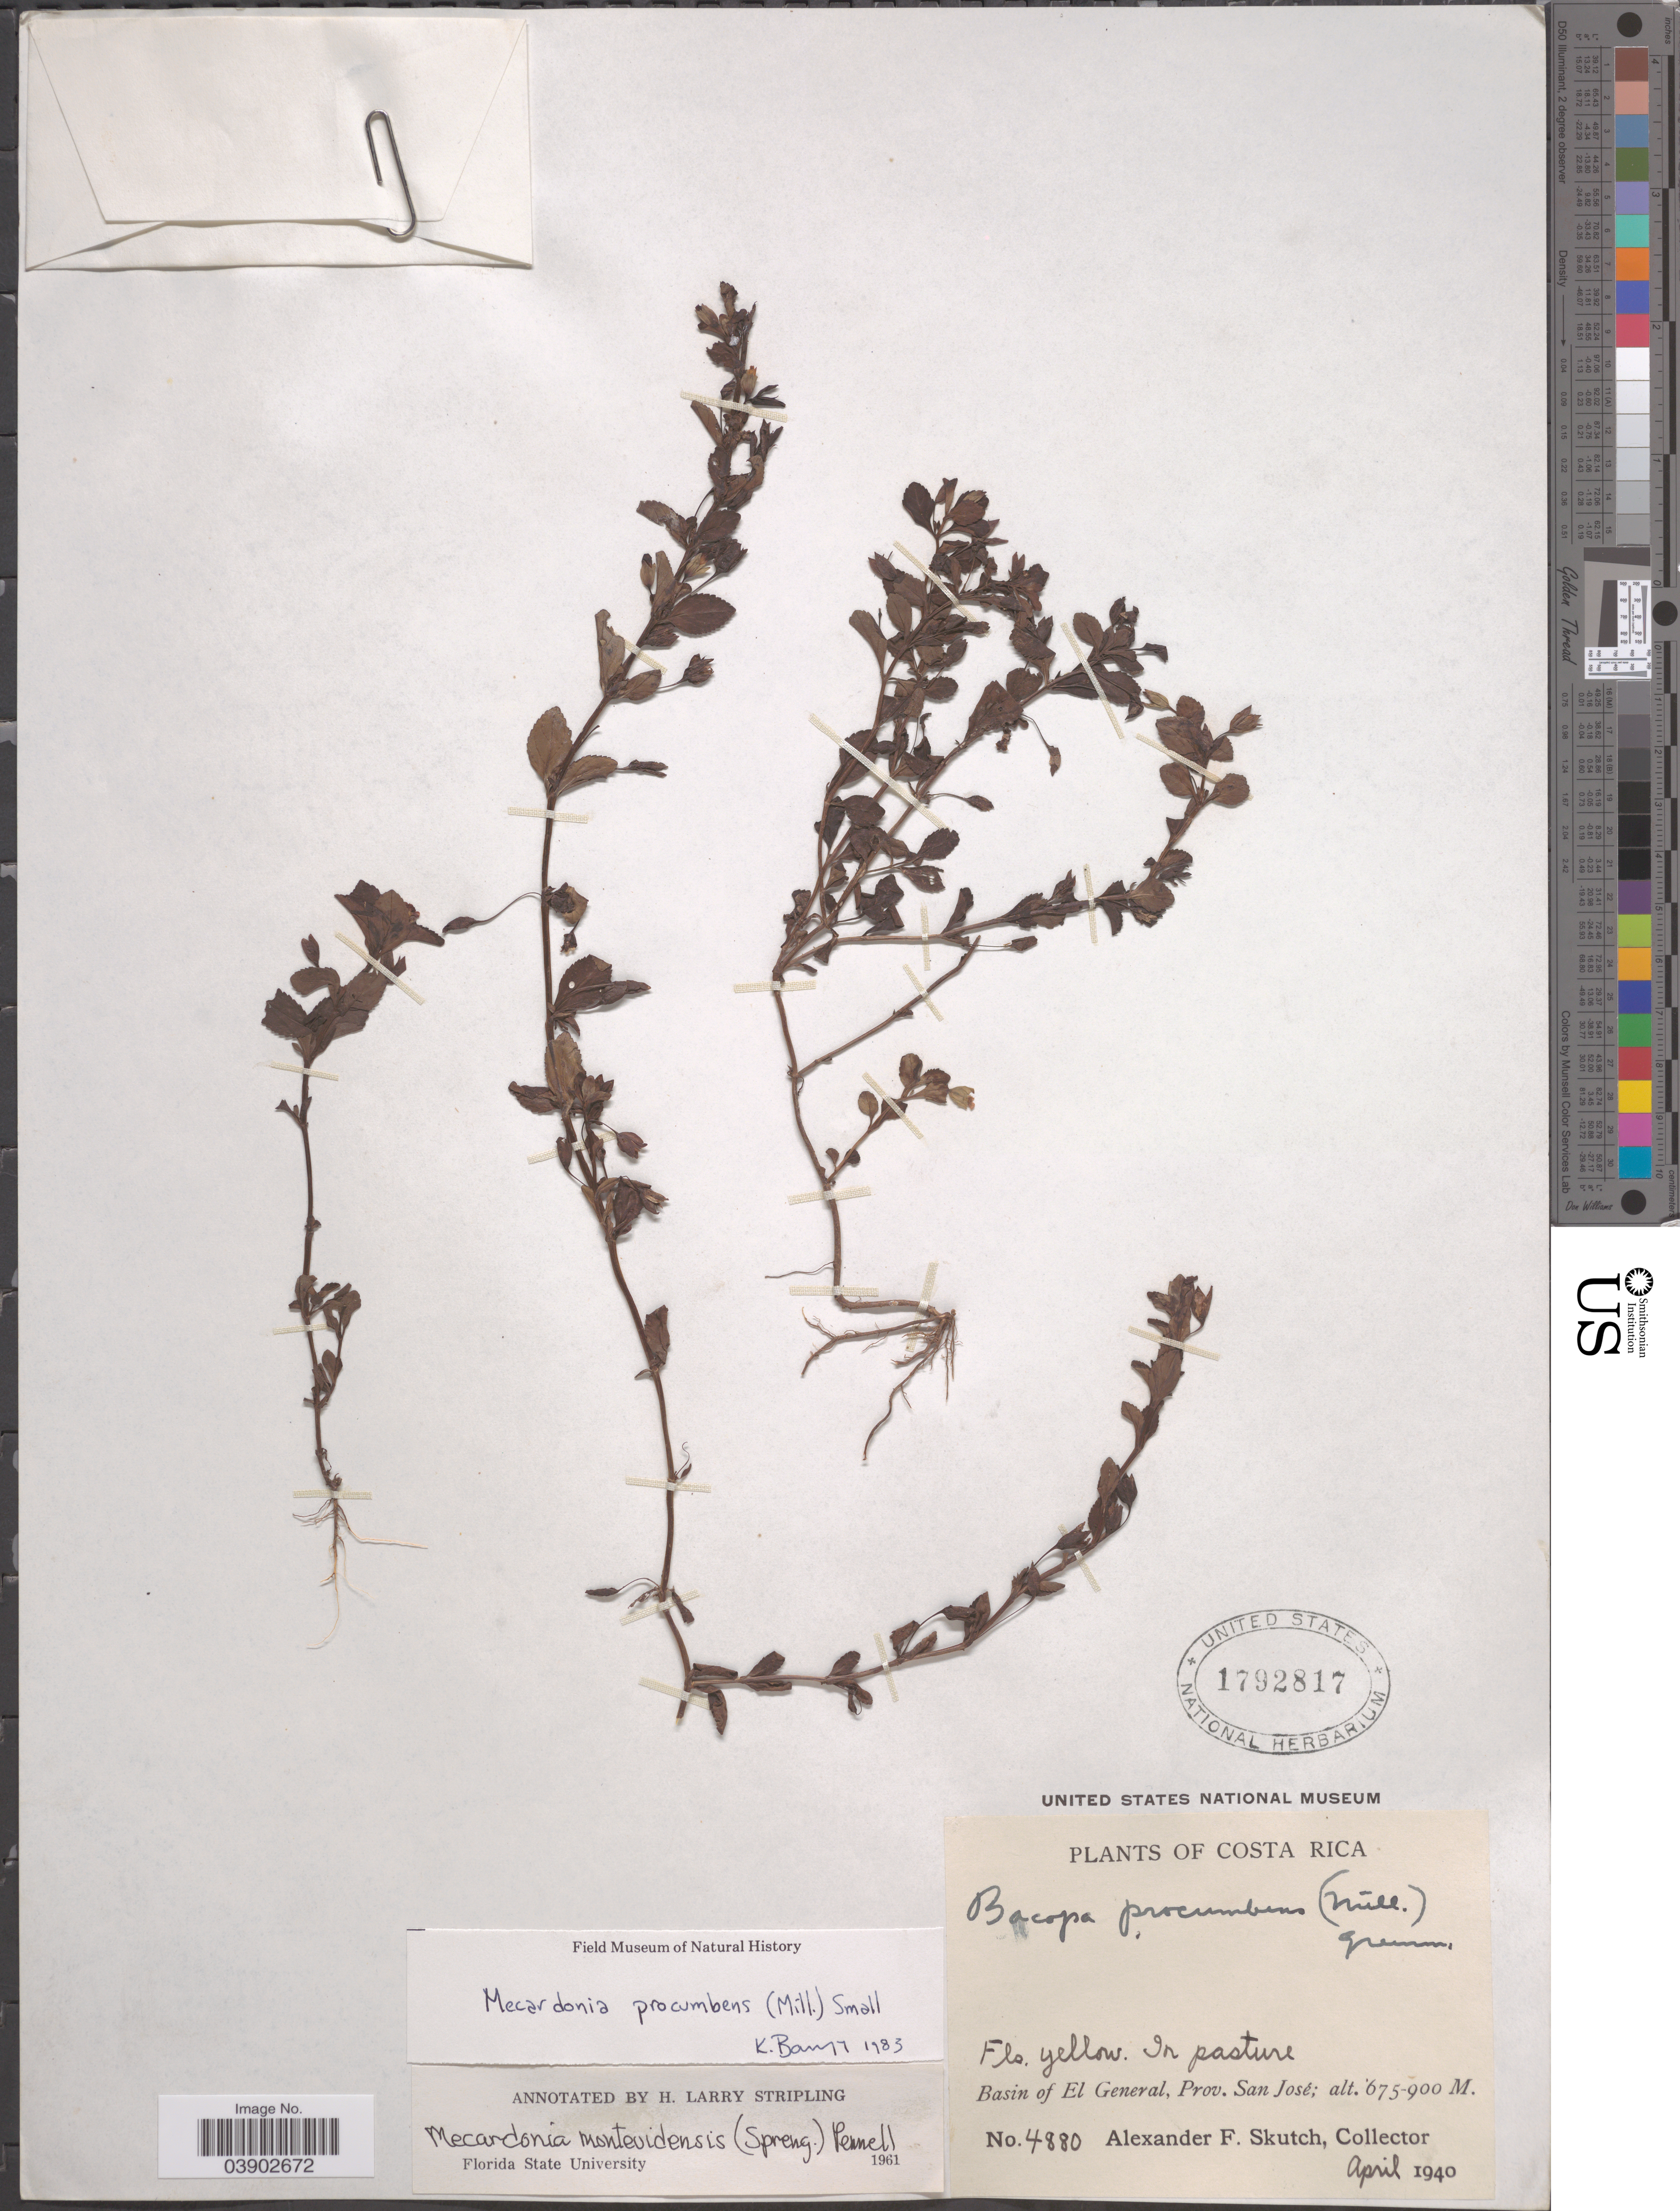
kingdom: Plantae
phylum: Tracheophyta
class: Magnoliopsida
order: Lamiales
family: Plantaginaceae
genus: Mecardonia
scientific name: Mecardonia procumbens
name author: (Mill.) Small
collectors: A. F. Skutch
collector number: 4880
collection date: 1940-04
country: Costa Rica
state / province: San José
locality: Basin of El General.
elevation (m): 675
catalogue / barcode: US 1792817